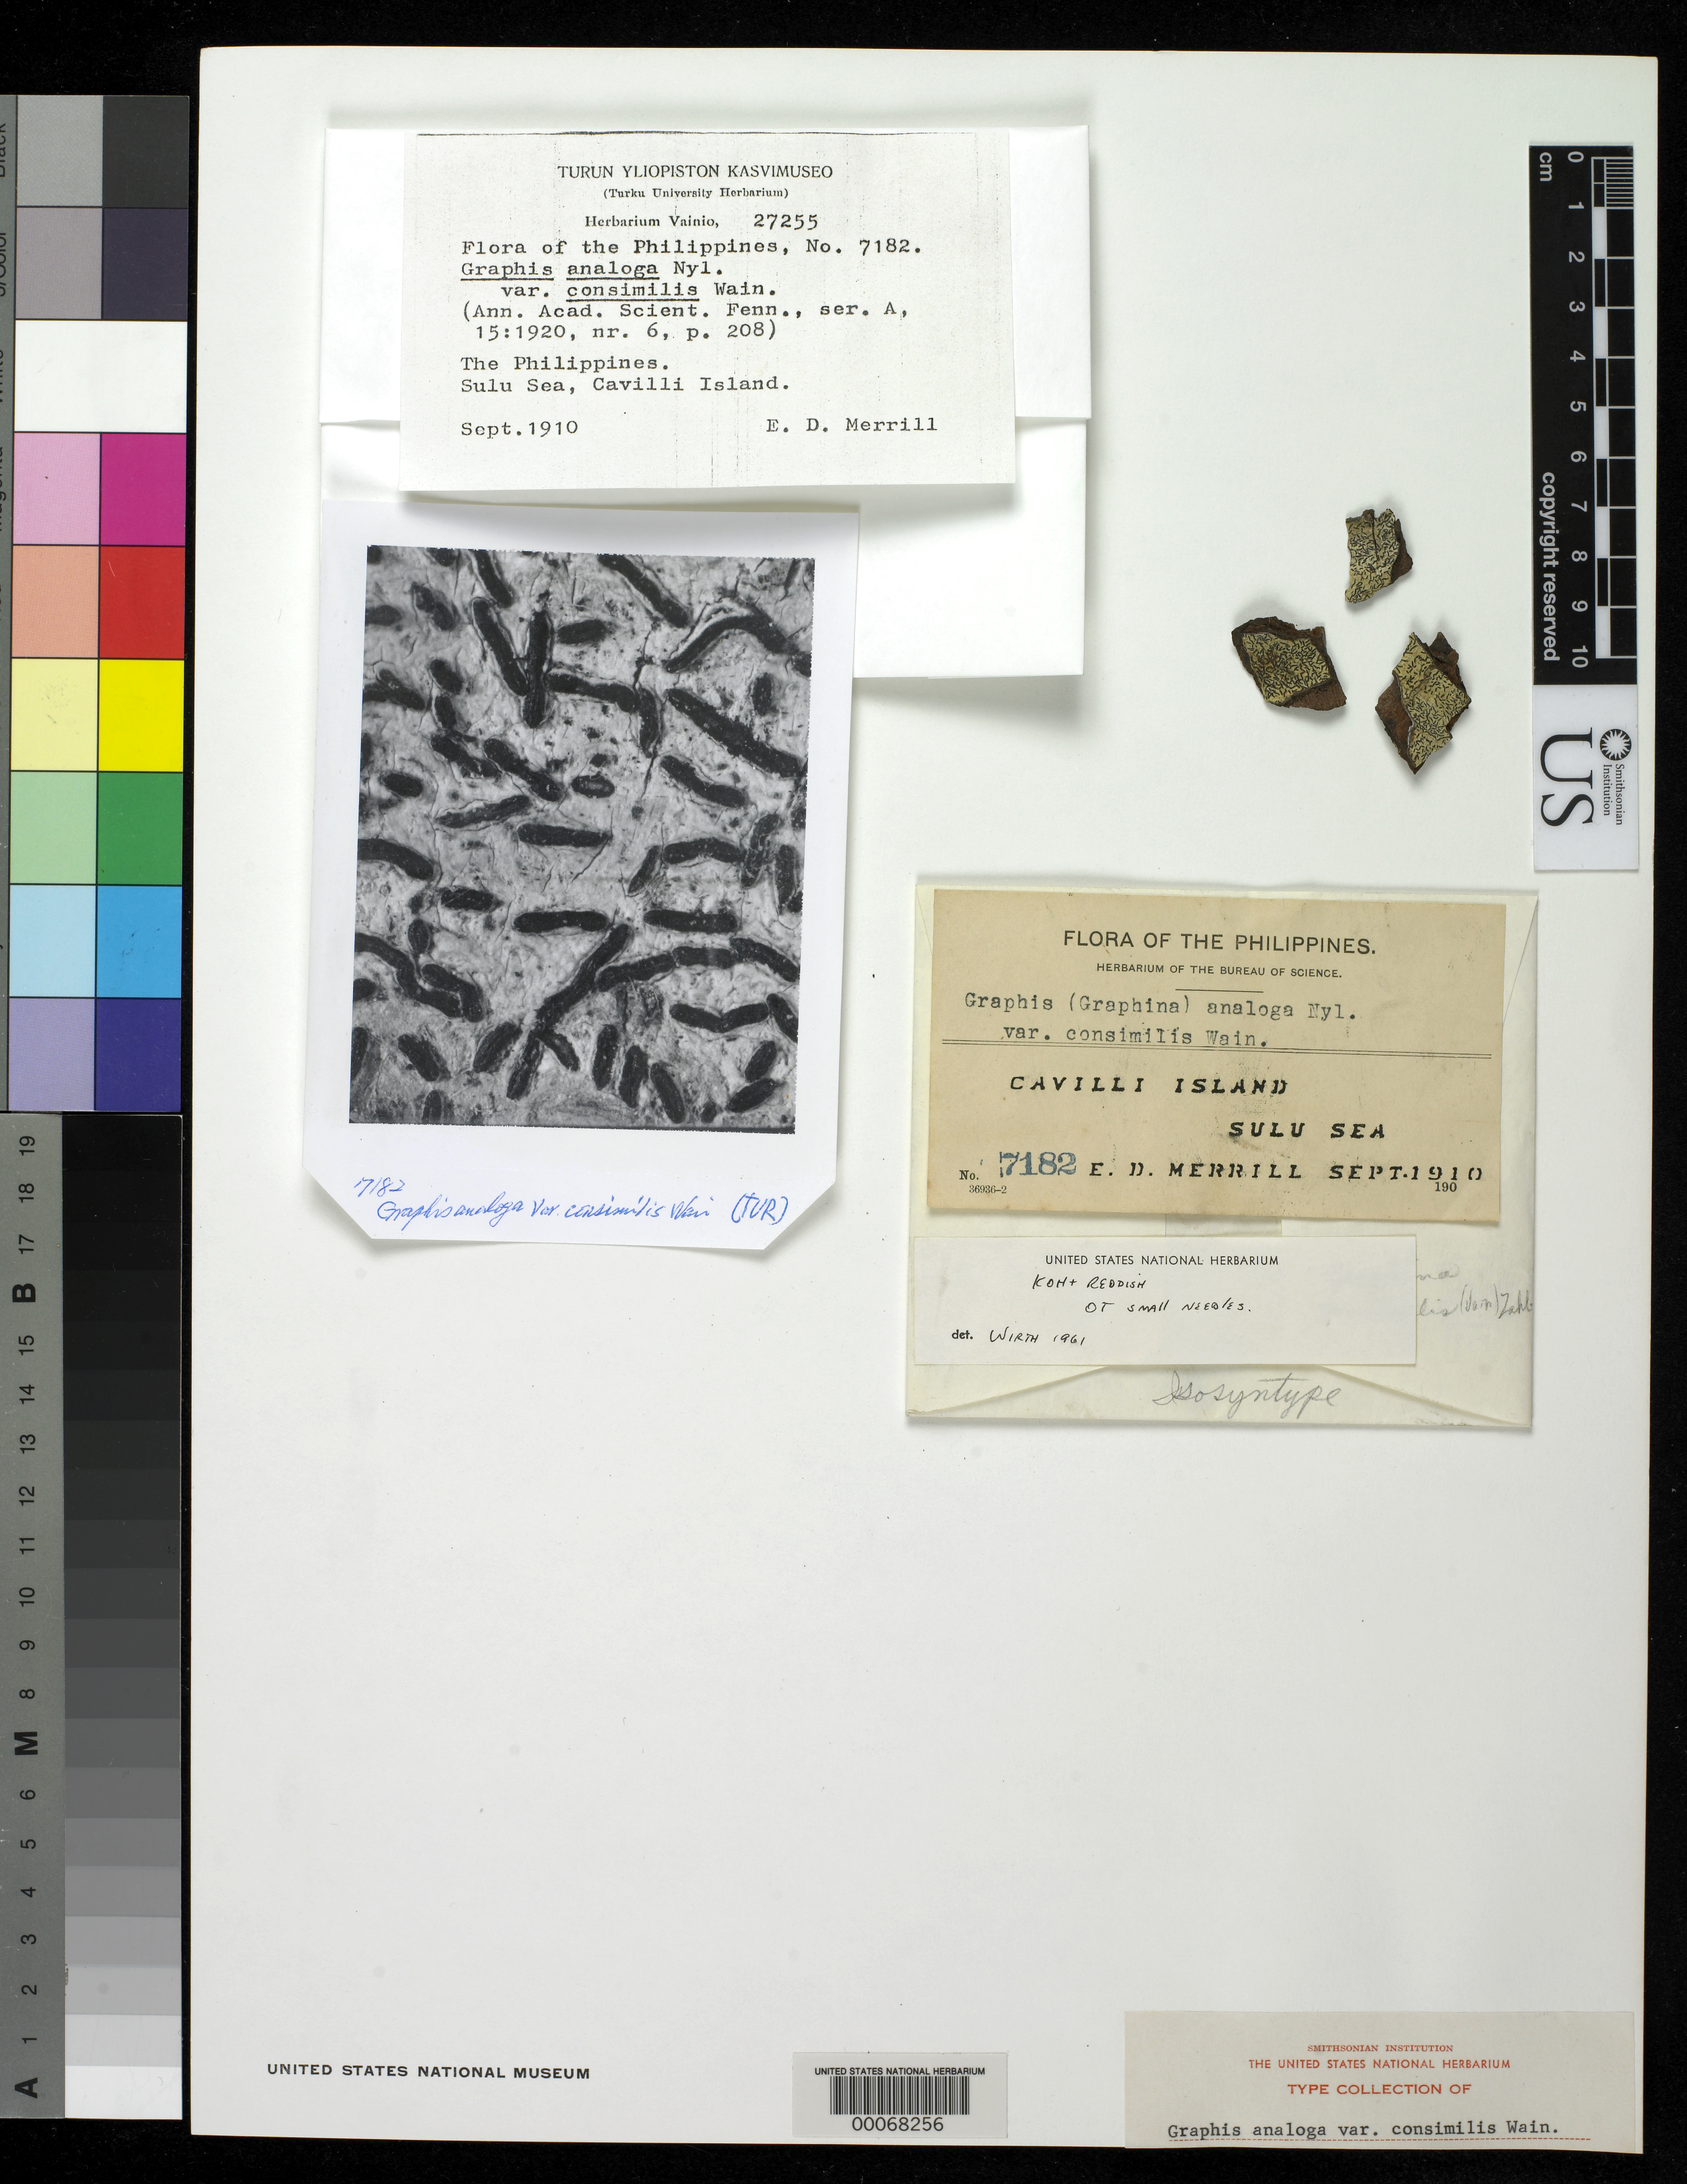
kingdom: Fungi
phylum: Ascomycota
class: Lecanoromycetes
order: Ostropales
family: Graphidaceae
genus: Graphis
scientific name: Graphis analoga var. consimilis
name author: Vain.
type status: Isosyntype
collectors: E. D. Merrill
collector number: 7182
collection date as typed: Sep 1910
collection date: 1910-09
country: Philippines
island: Cavilli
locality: Sulu Sea.